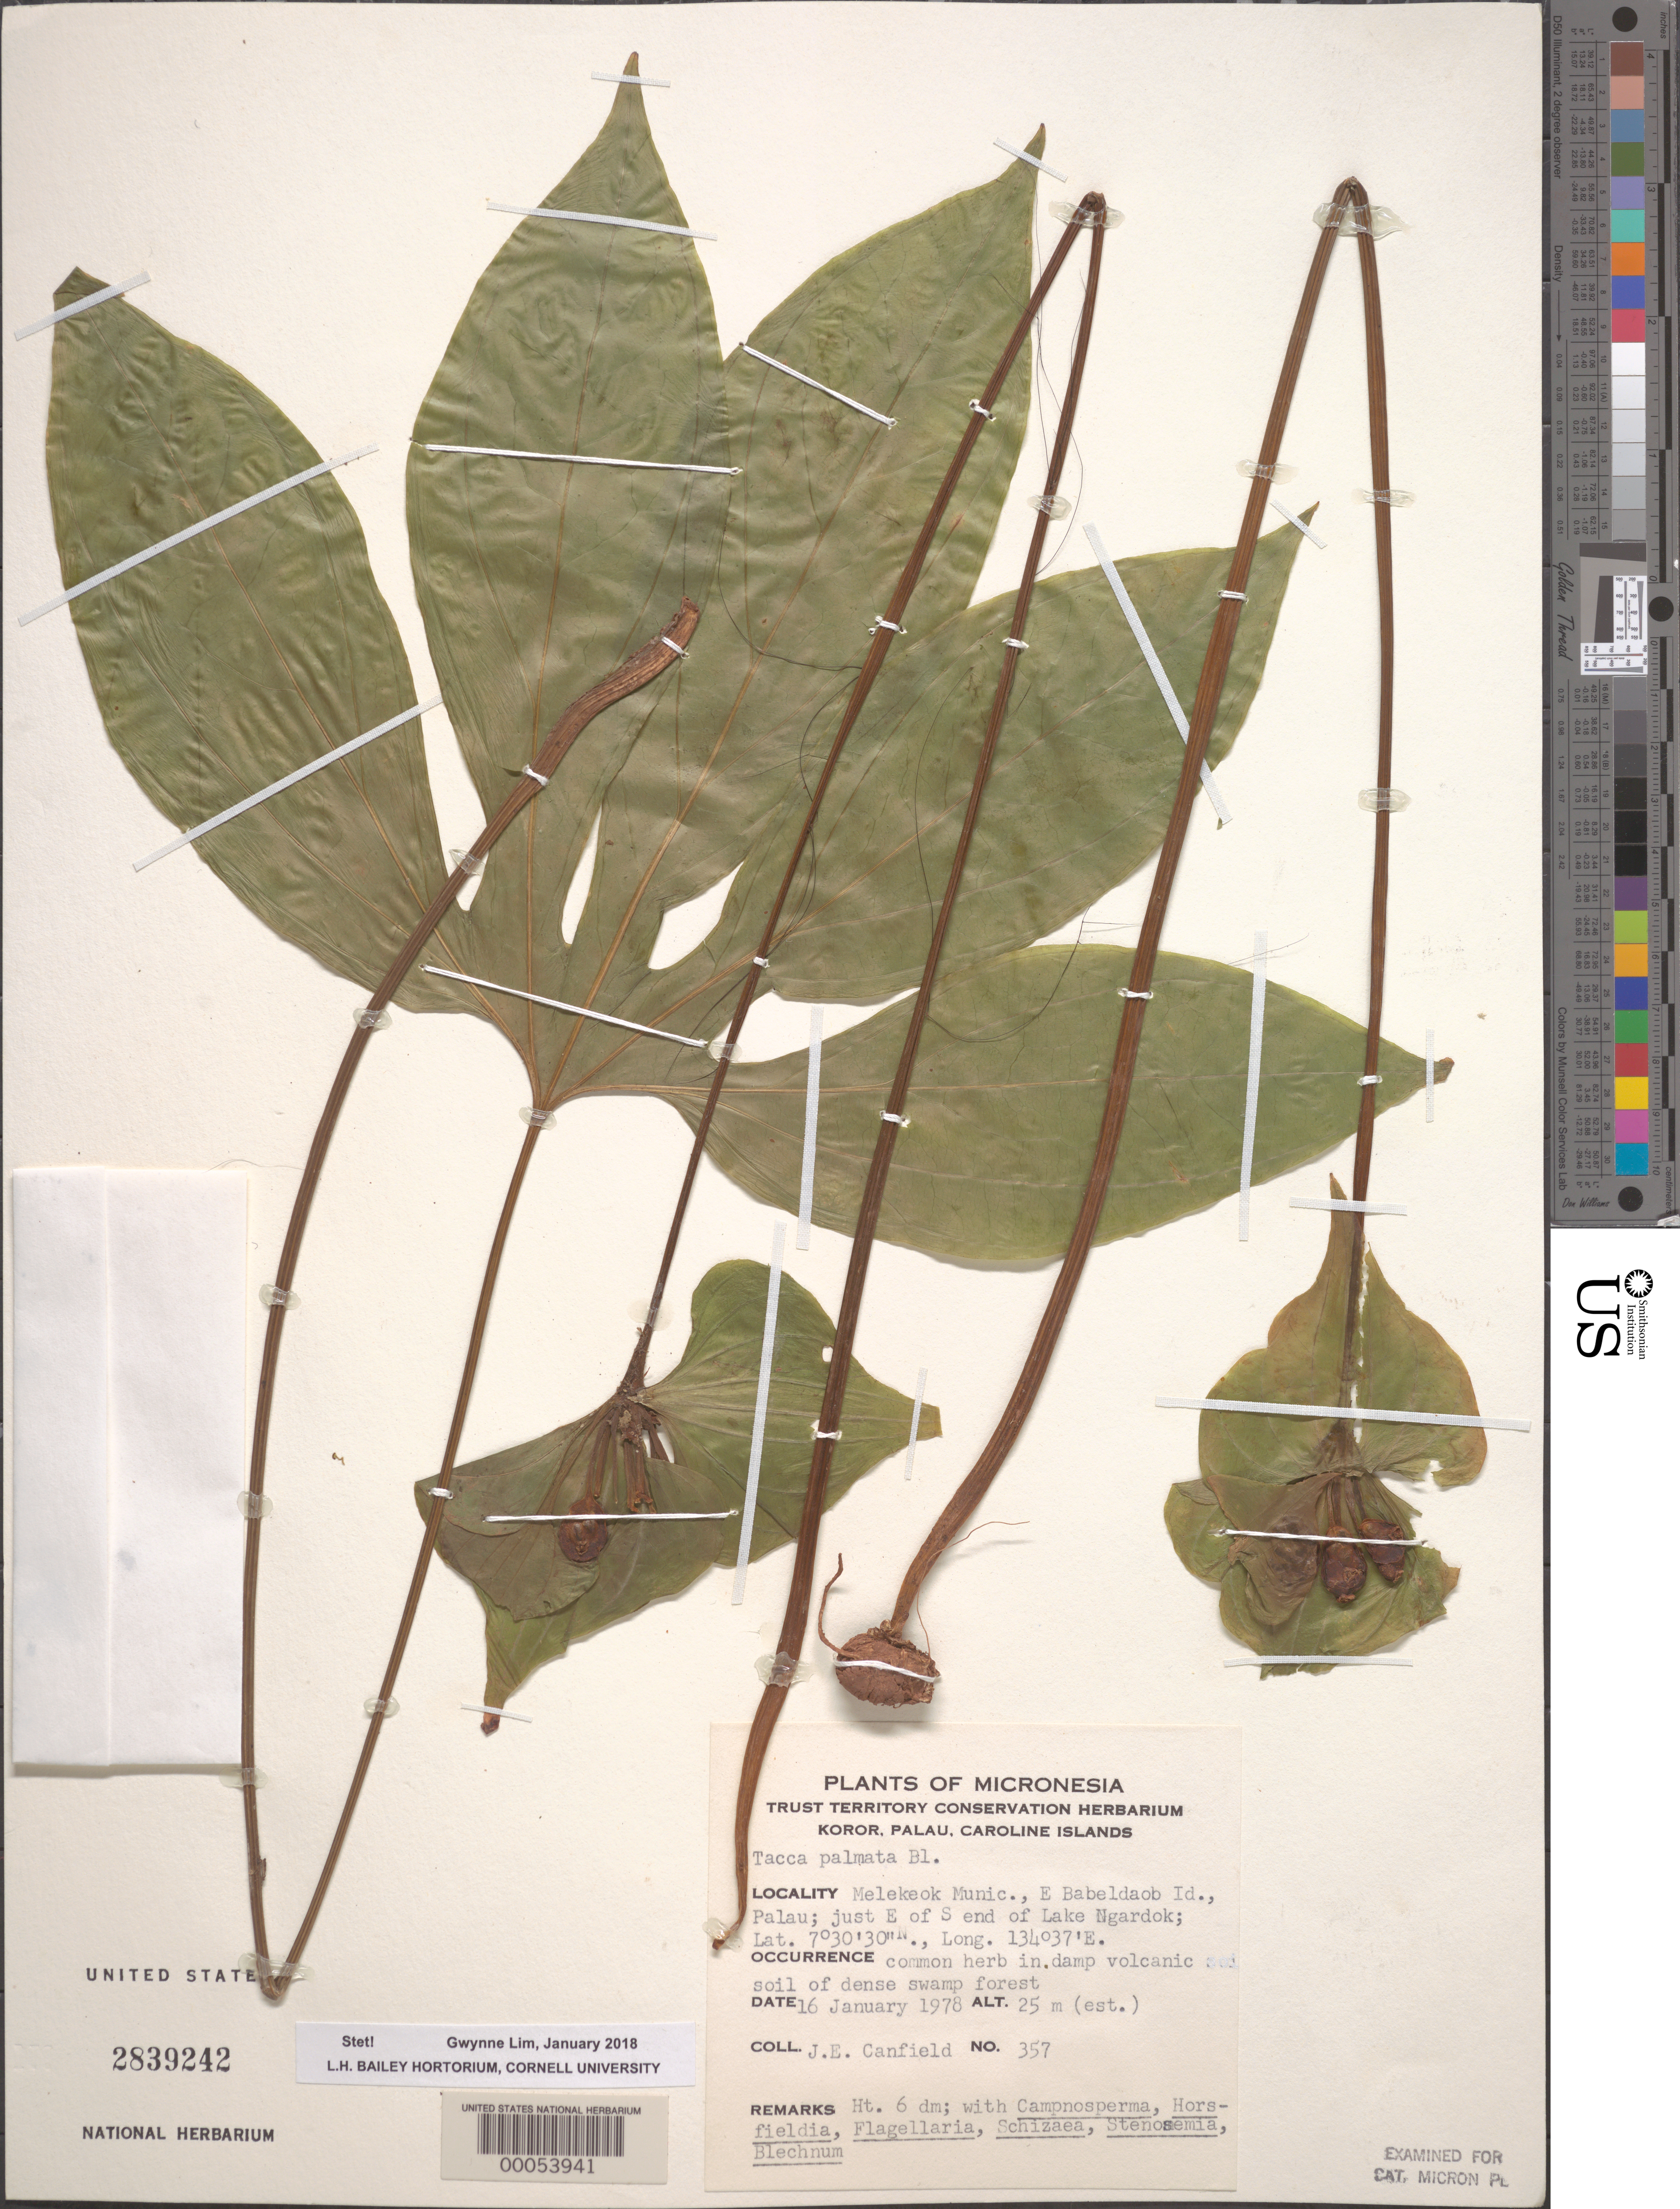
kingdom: Plantae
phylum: Tracheophyta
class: Liliopsida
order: Dioscoreales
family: Dioscoreaceae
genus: Tacca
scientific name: Tacca palmata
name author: Blume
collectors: J. E. Canfield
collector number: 357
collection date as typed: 16 Jan 1978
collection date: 1978-01-16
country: Palau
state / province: Melekeok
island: Babeldaob [Babelthuap]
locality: Melekeok mun., just e of s end of lake ngardok, babeldaob i.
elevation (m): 25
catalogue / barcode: US 2839242